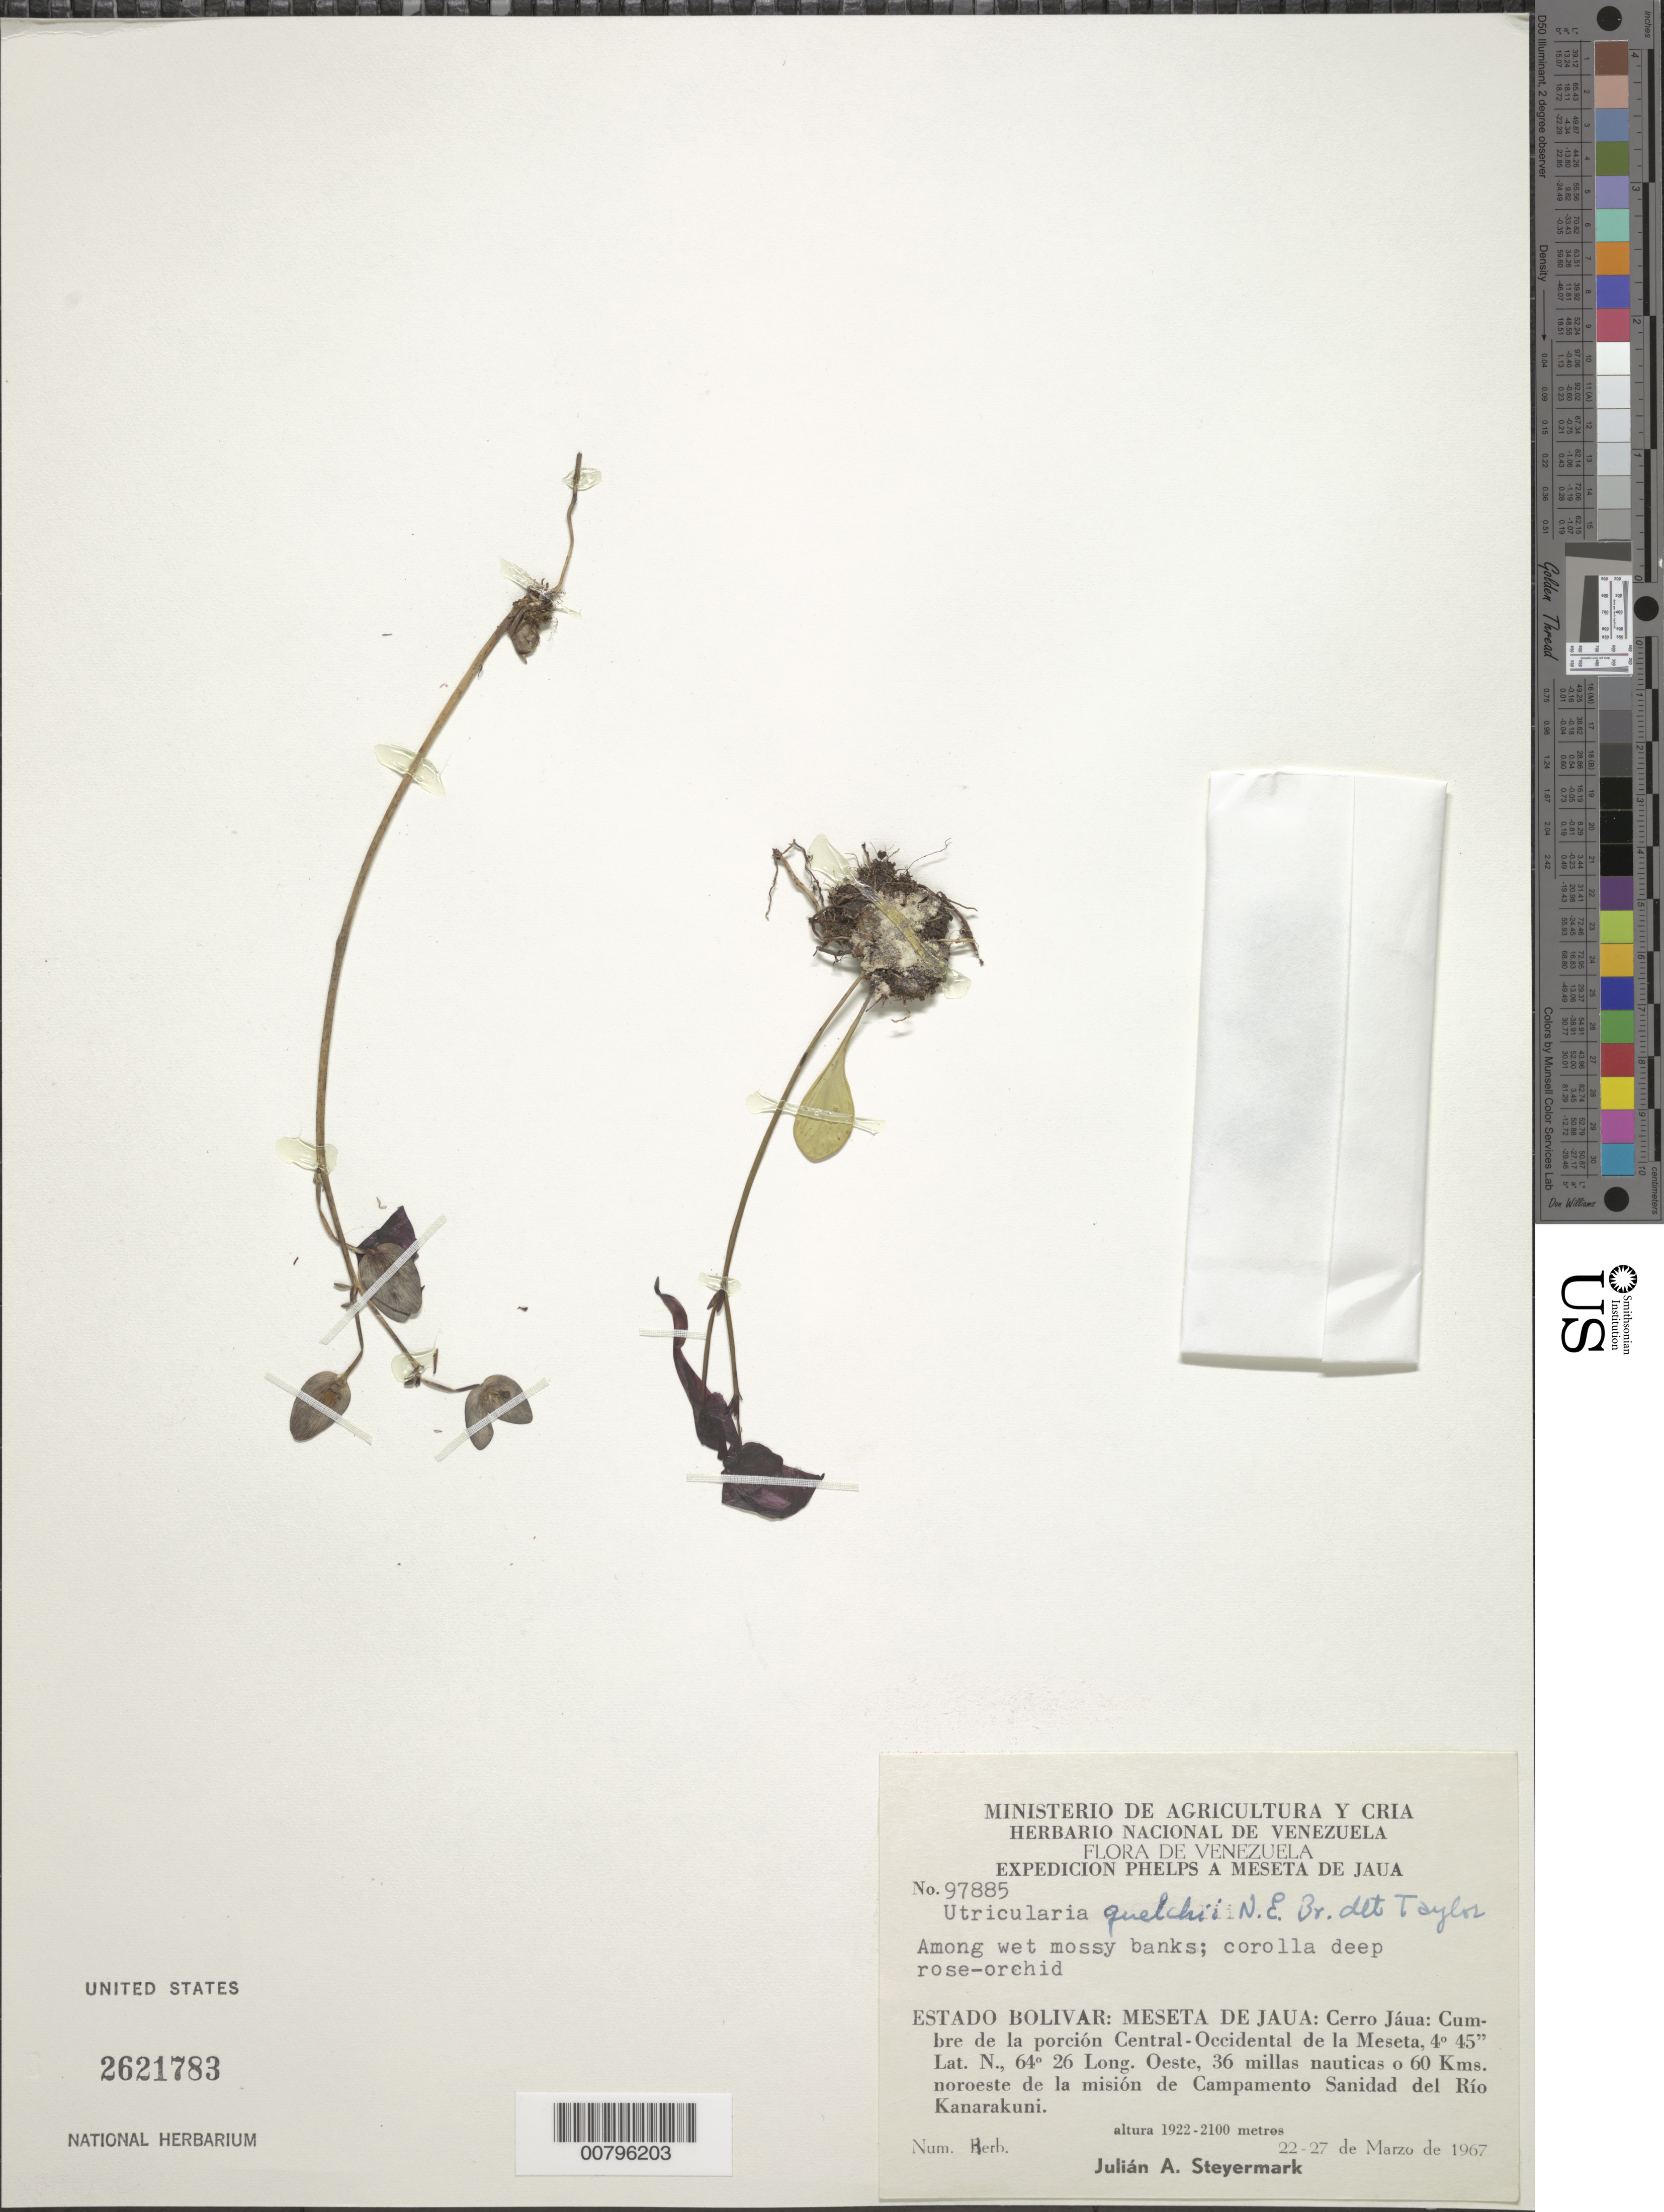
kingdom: Plantae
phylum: Tracheophyta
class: Magnoliopsida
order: Lamiales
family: Lentibulariaceae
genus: Utricularia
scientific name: Utricularia quelchii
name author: N.E. Br.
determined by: Taylor, P.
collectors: J. Steyermark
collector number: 97885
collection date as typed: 22-Mar-67 to 27-Mar-67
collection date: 1967-03-22/1967-03-27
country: Venezuela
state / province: Bolívar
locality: Meseta del Jaua: Cerro Jáua, cumbre de la porcion Central-Occidental de la Meseta, 36 millas nauticas o 60 km NO de la mision de Campamento Sanidad del Río Kanarakuni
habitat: Moist mossy banks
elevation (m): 1922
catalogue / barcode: US 2621783